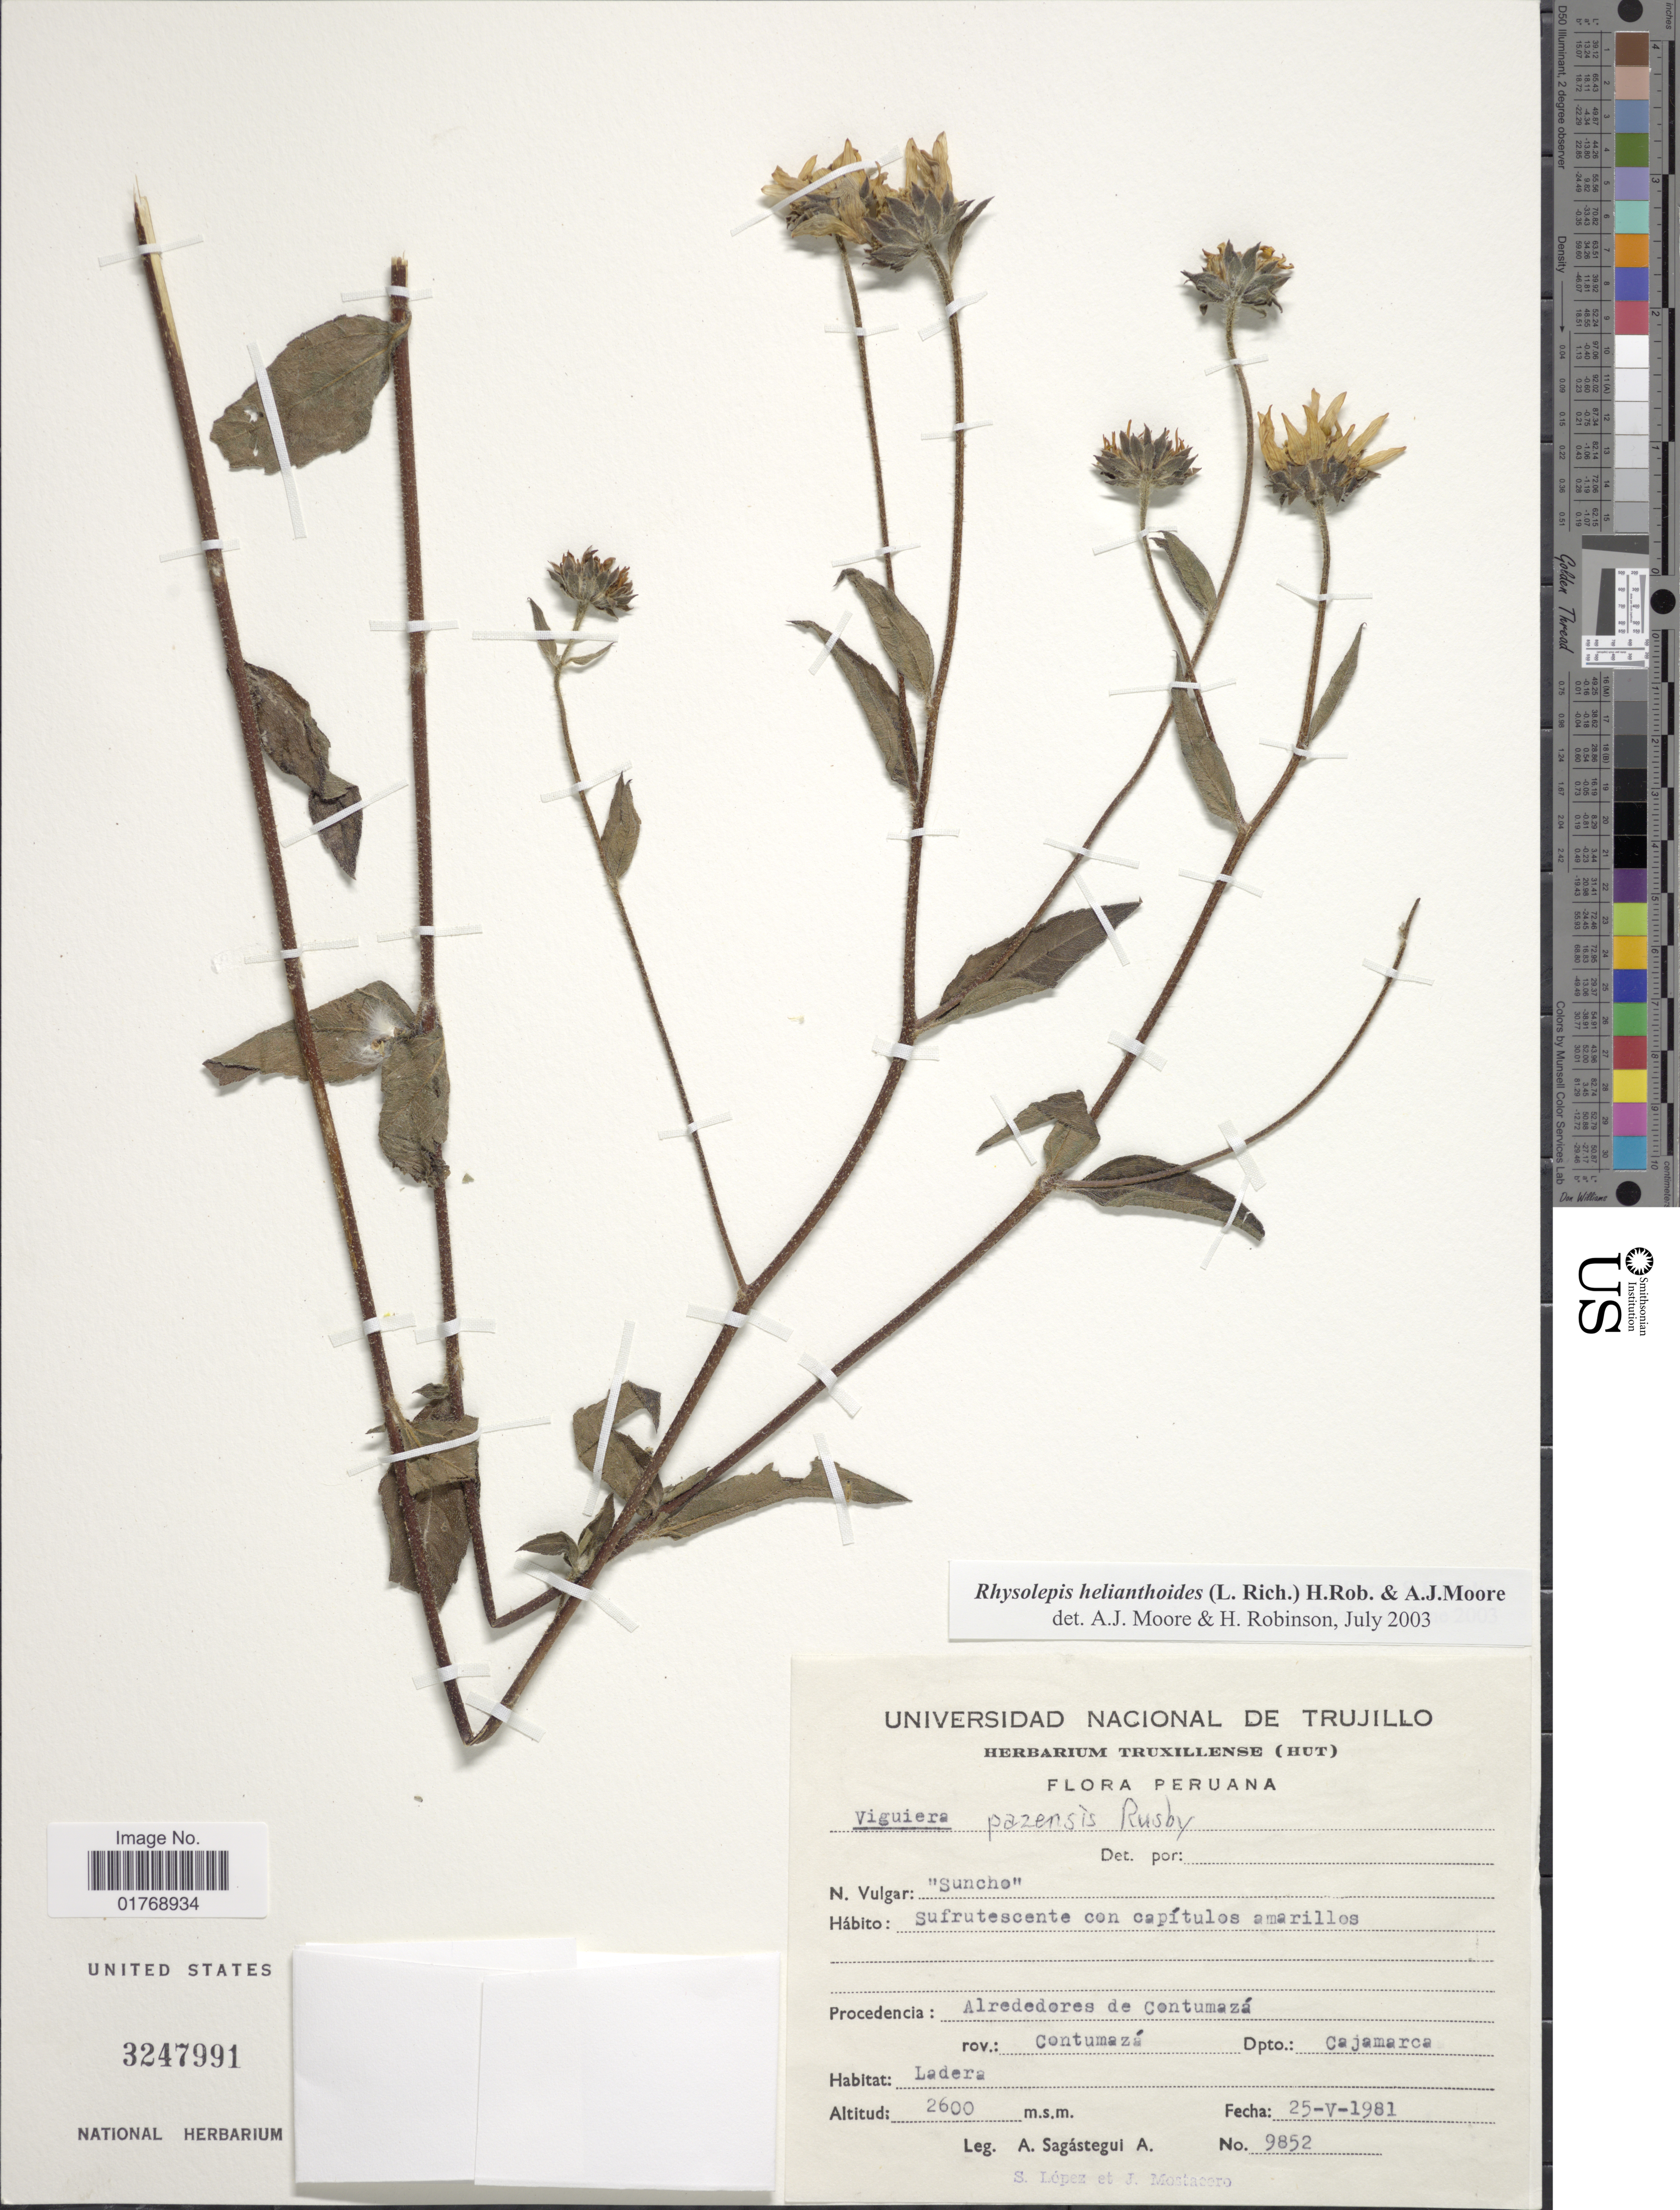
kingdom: Plantae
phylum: Tracheophyta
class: Magnoliopsida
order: Asterales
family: Asteraceae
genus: Viguiera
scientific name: Viguiera procumbens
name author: (Pers.) S.F. Blake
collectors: A. Sagástegui A., S. Lopez & J. Mostacero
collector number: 9852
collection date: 1981-05-25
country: Peru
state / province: Cajamarca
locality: Alrededores de Contumazá. Prov.: Contumazá. Dpto.: Cajamarca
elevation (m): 2600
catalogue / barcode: US 3247991